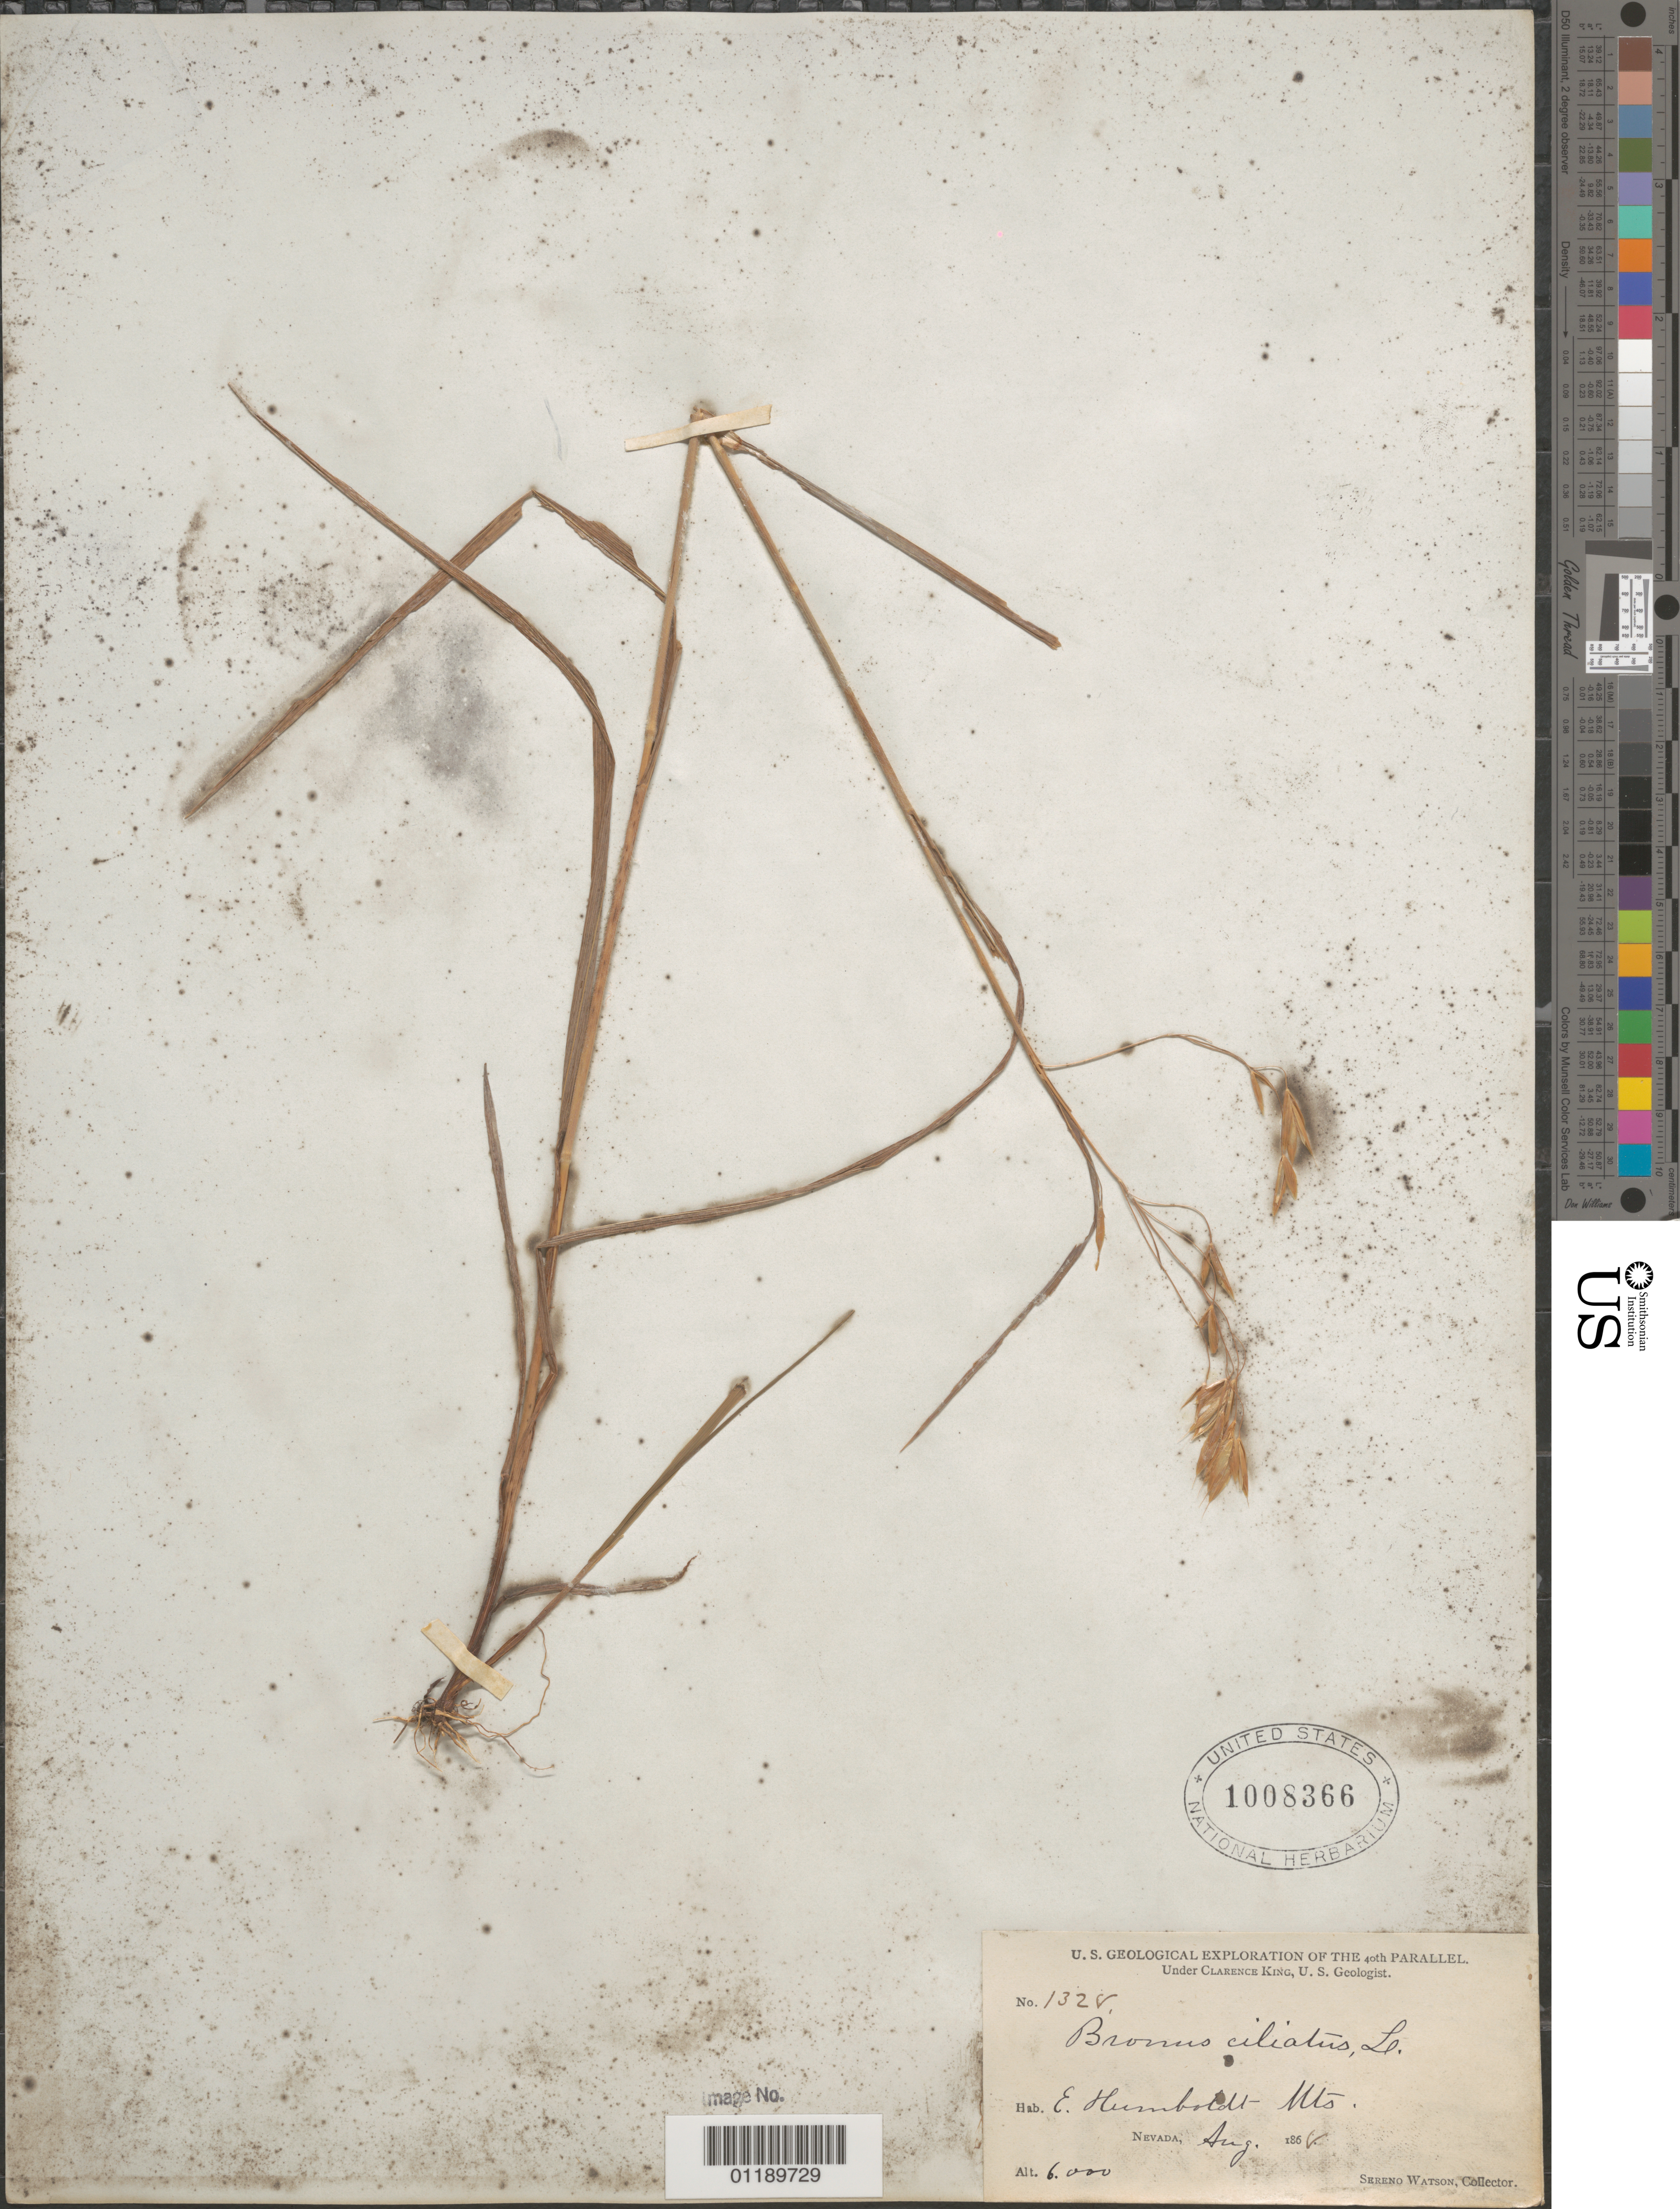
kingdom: Plantae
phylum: Tracheophyta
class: Liliopsida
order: Poales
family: Poaceae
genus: Bromus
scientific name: Bromus ciliatus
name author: L.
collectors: S. Watson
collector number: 1328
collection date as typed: Aug 1868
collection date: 1868-08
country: United States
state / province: Nevada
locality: E. Humboldt Mts.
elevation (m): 1829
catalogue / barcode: US 1008366